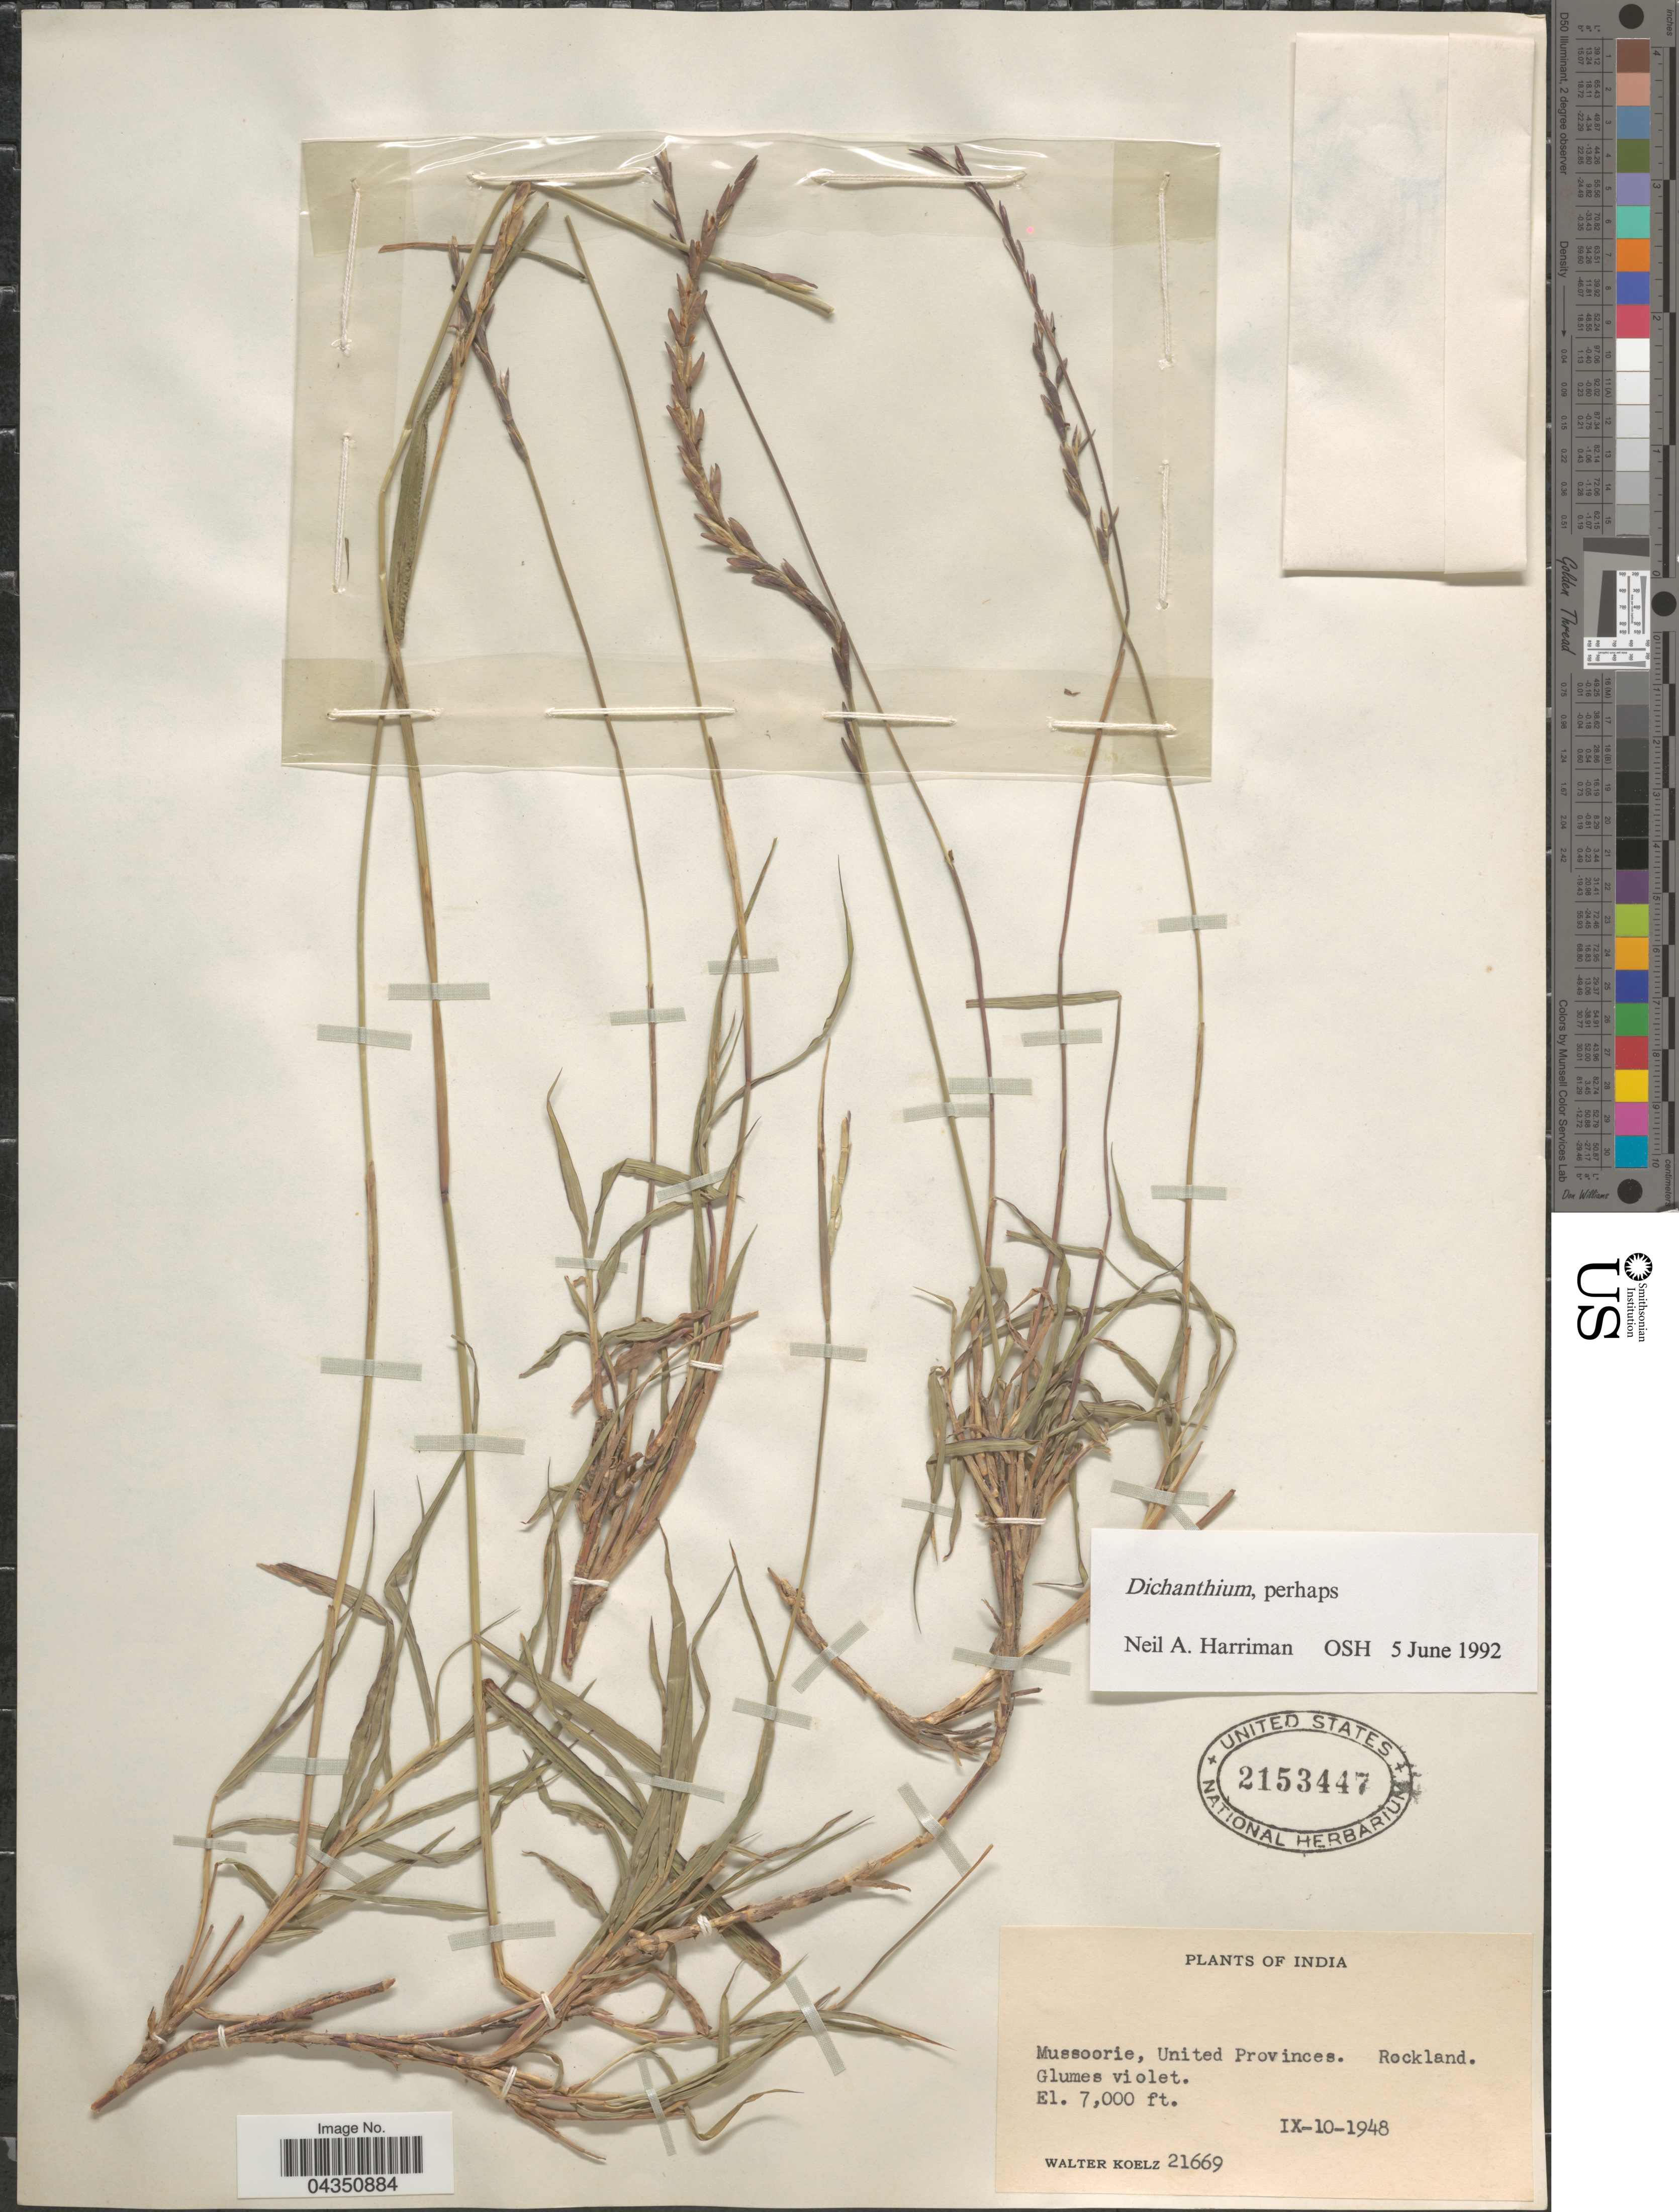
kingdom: Plantae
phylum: Tracheophyta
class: Liliopsida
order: Poales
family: Poaceae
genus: Dichanthium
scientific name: Dichanthium sp.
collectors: W. N. Koelz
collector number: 21669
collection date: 1948-09-10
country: India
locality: Mussoorie, United Provinces.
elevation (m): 2134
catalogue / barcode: US 2153447